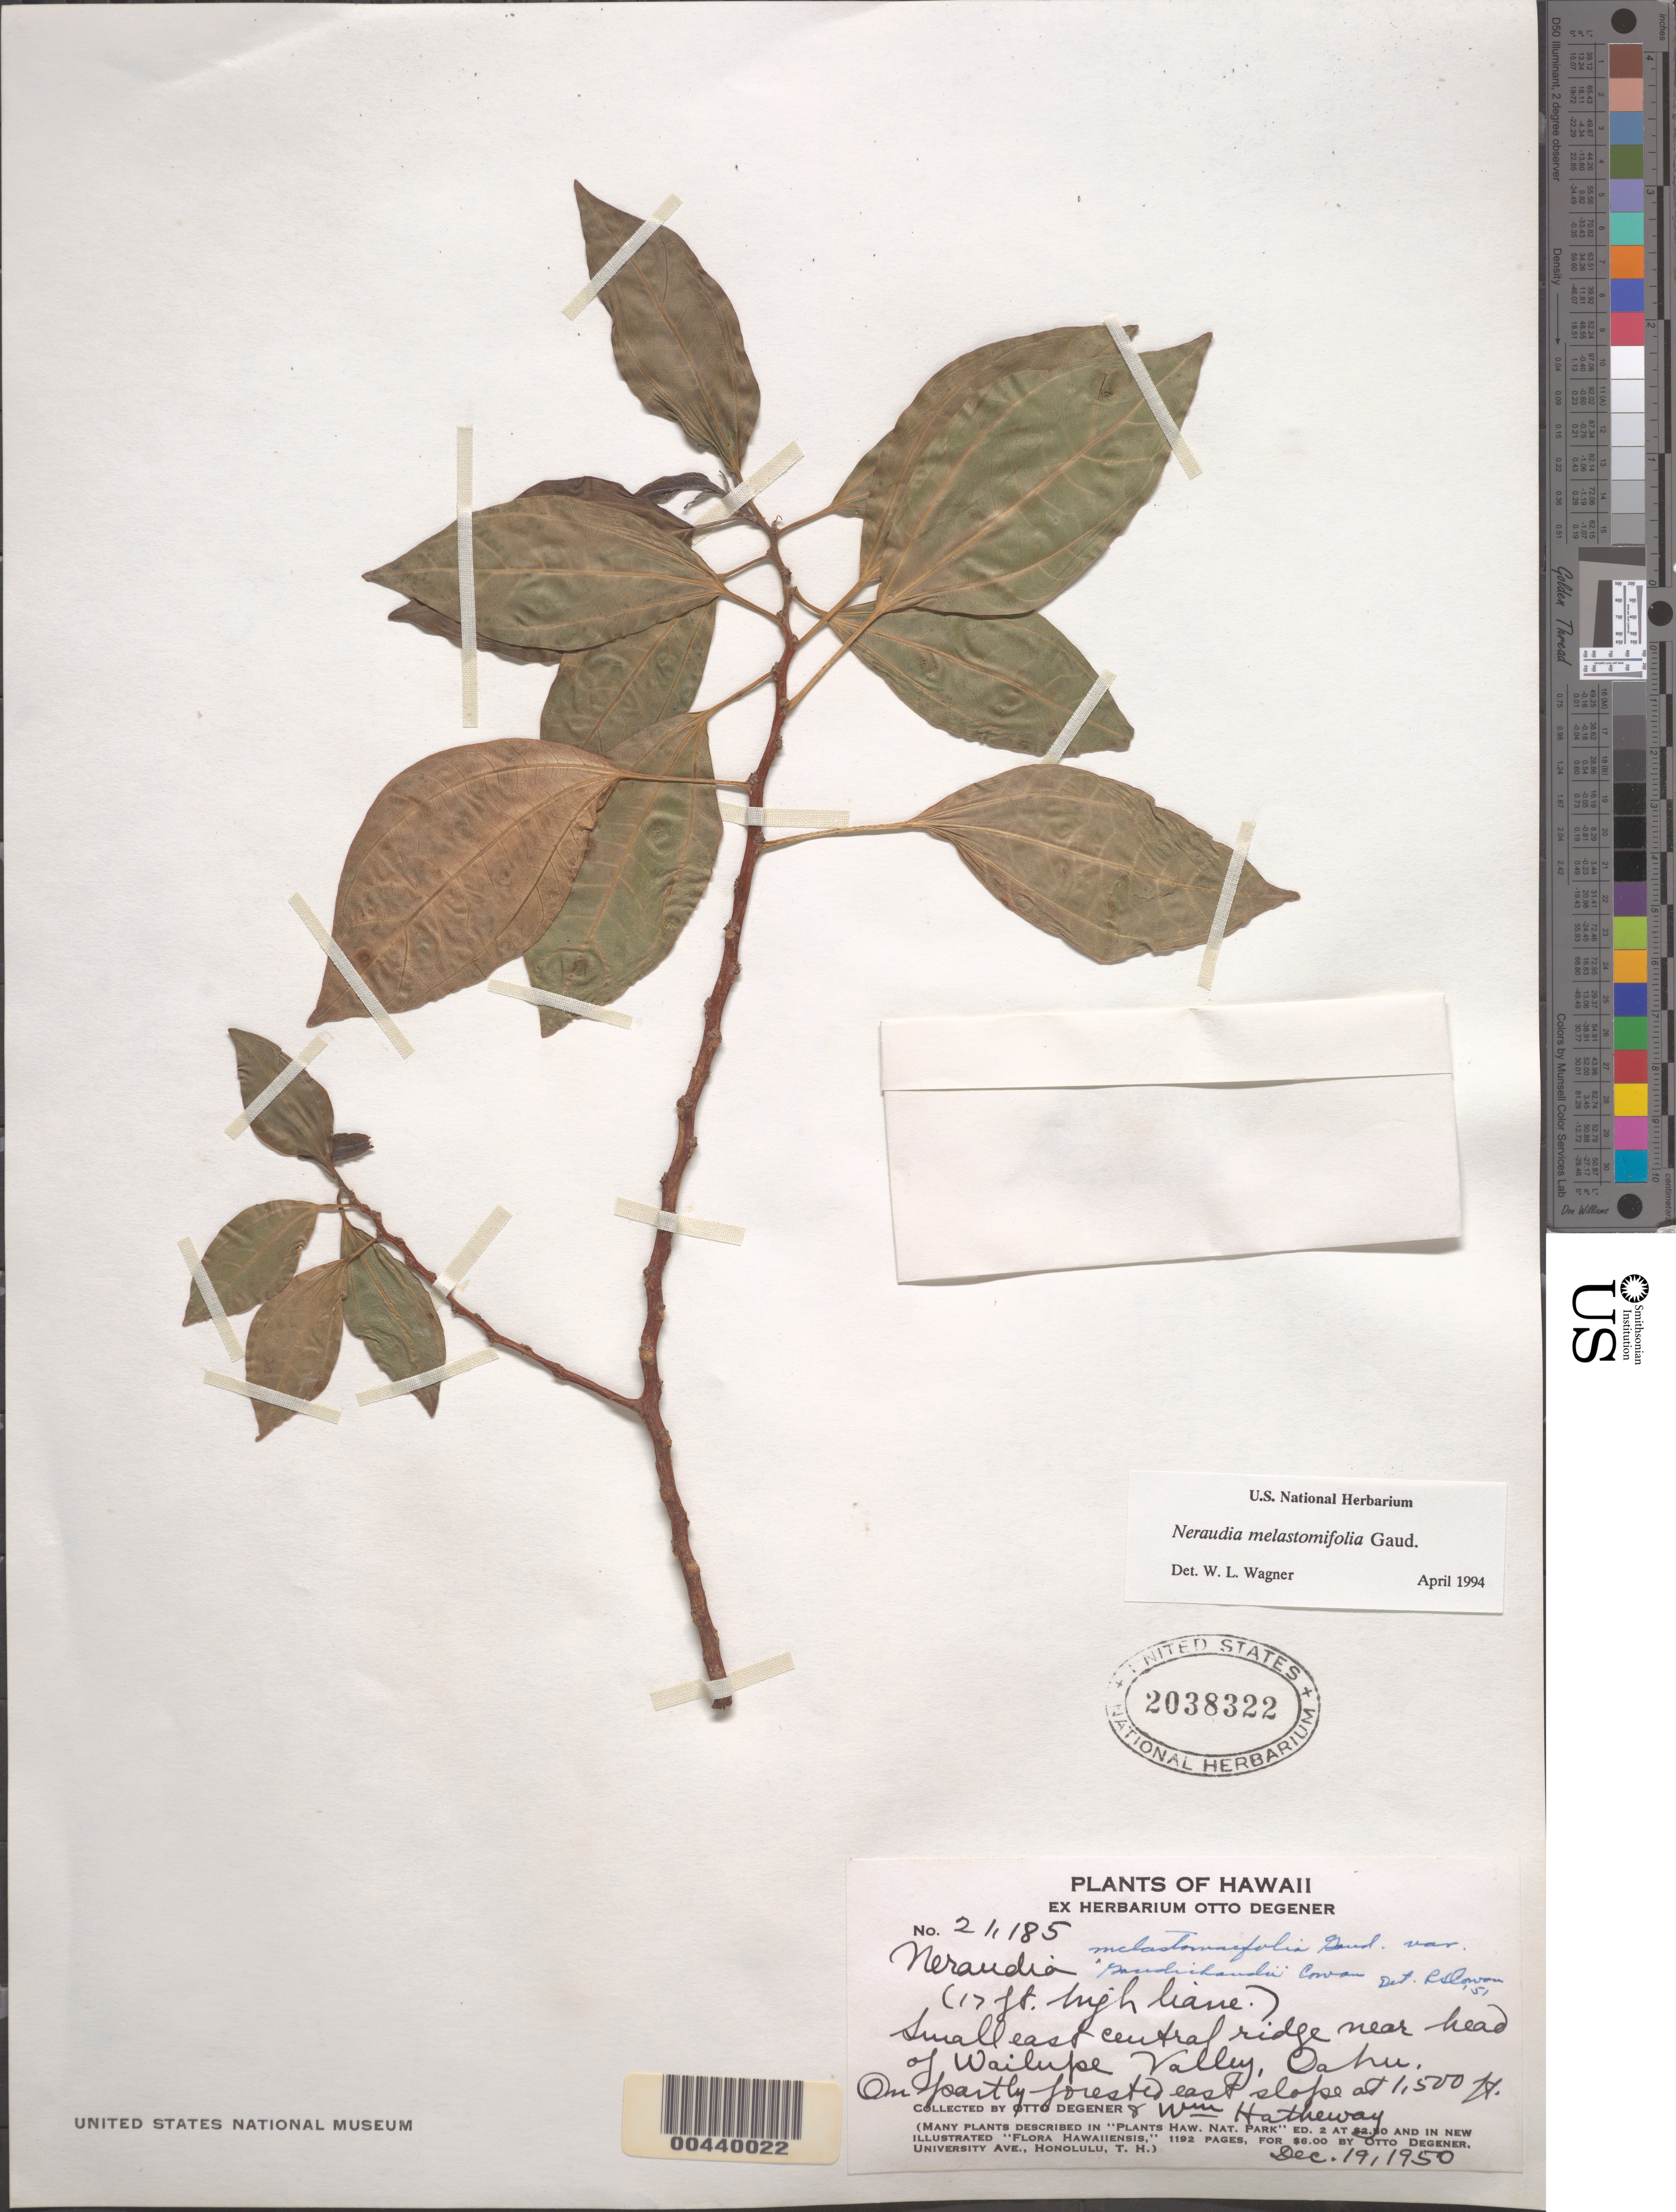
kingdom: Plantae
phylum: Tracheophyta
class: Magnoliopsida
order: Rosales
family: Urticaceae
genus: Neraudia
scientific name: Neraudia melastomifolia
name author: Gaudich.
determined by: Wagner, W. L., (BOT), Smithsonian Institution - National Museum of Natural History (UNITED STATES)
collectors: O. Degener & W. Hatheway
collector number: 21185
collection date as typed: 19 Dec 1950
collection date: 1950-12-19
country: United States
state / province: Hawaii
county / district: Honolulu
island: Oahu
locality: Small east central ridge near head of Wailupe Valley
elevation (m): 457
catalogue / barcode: US 2038322